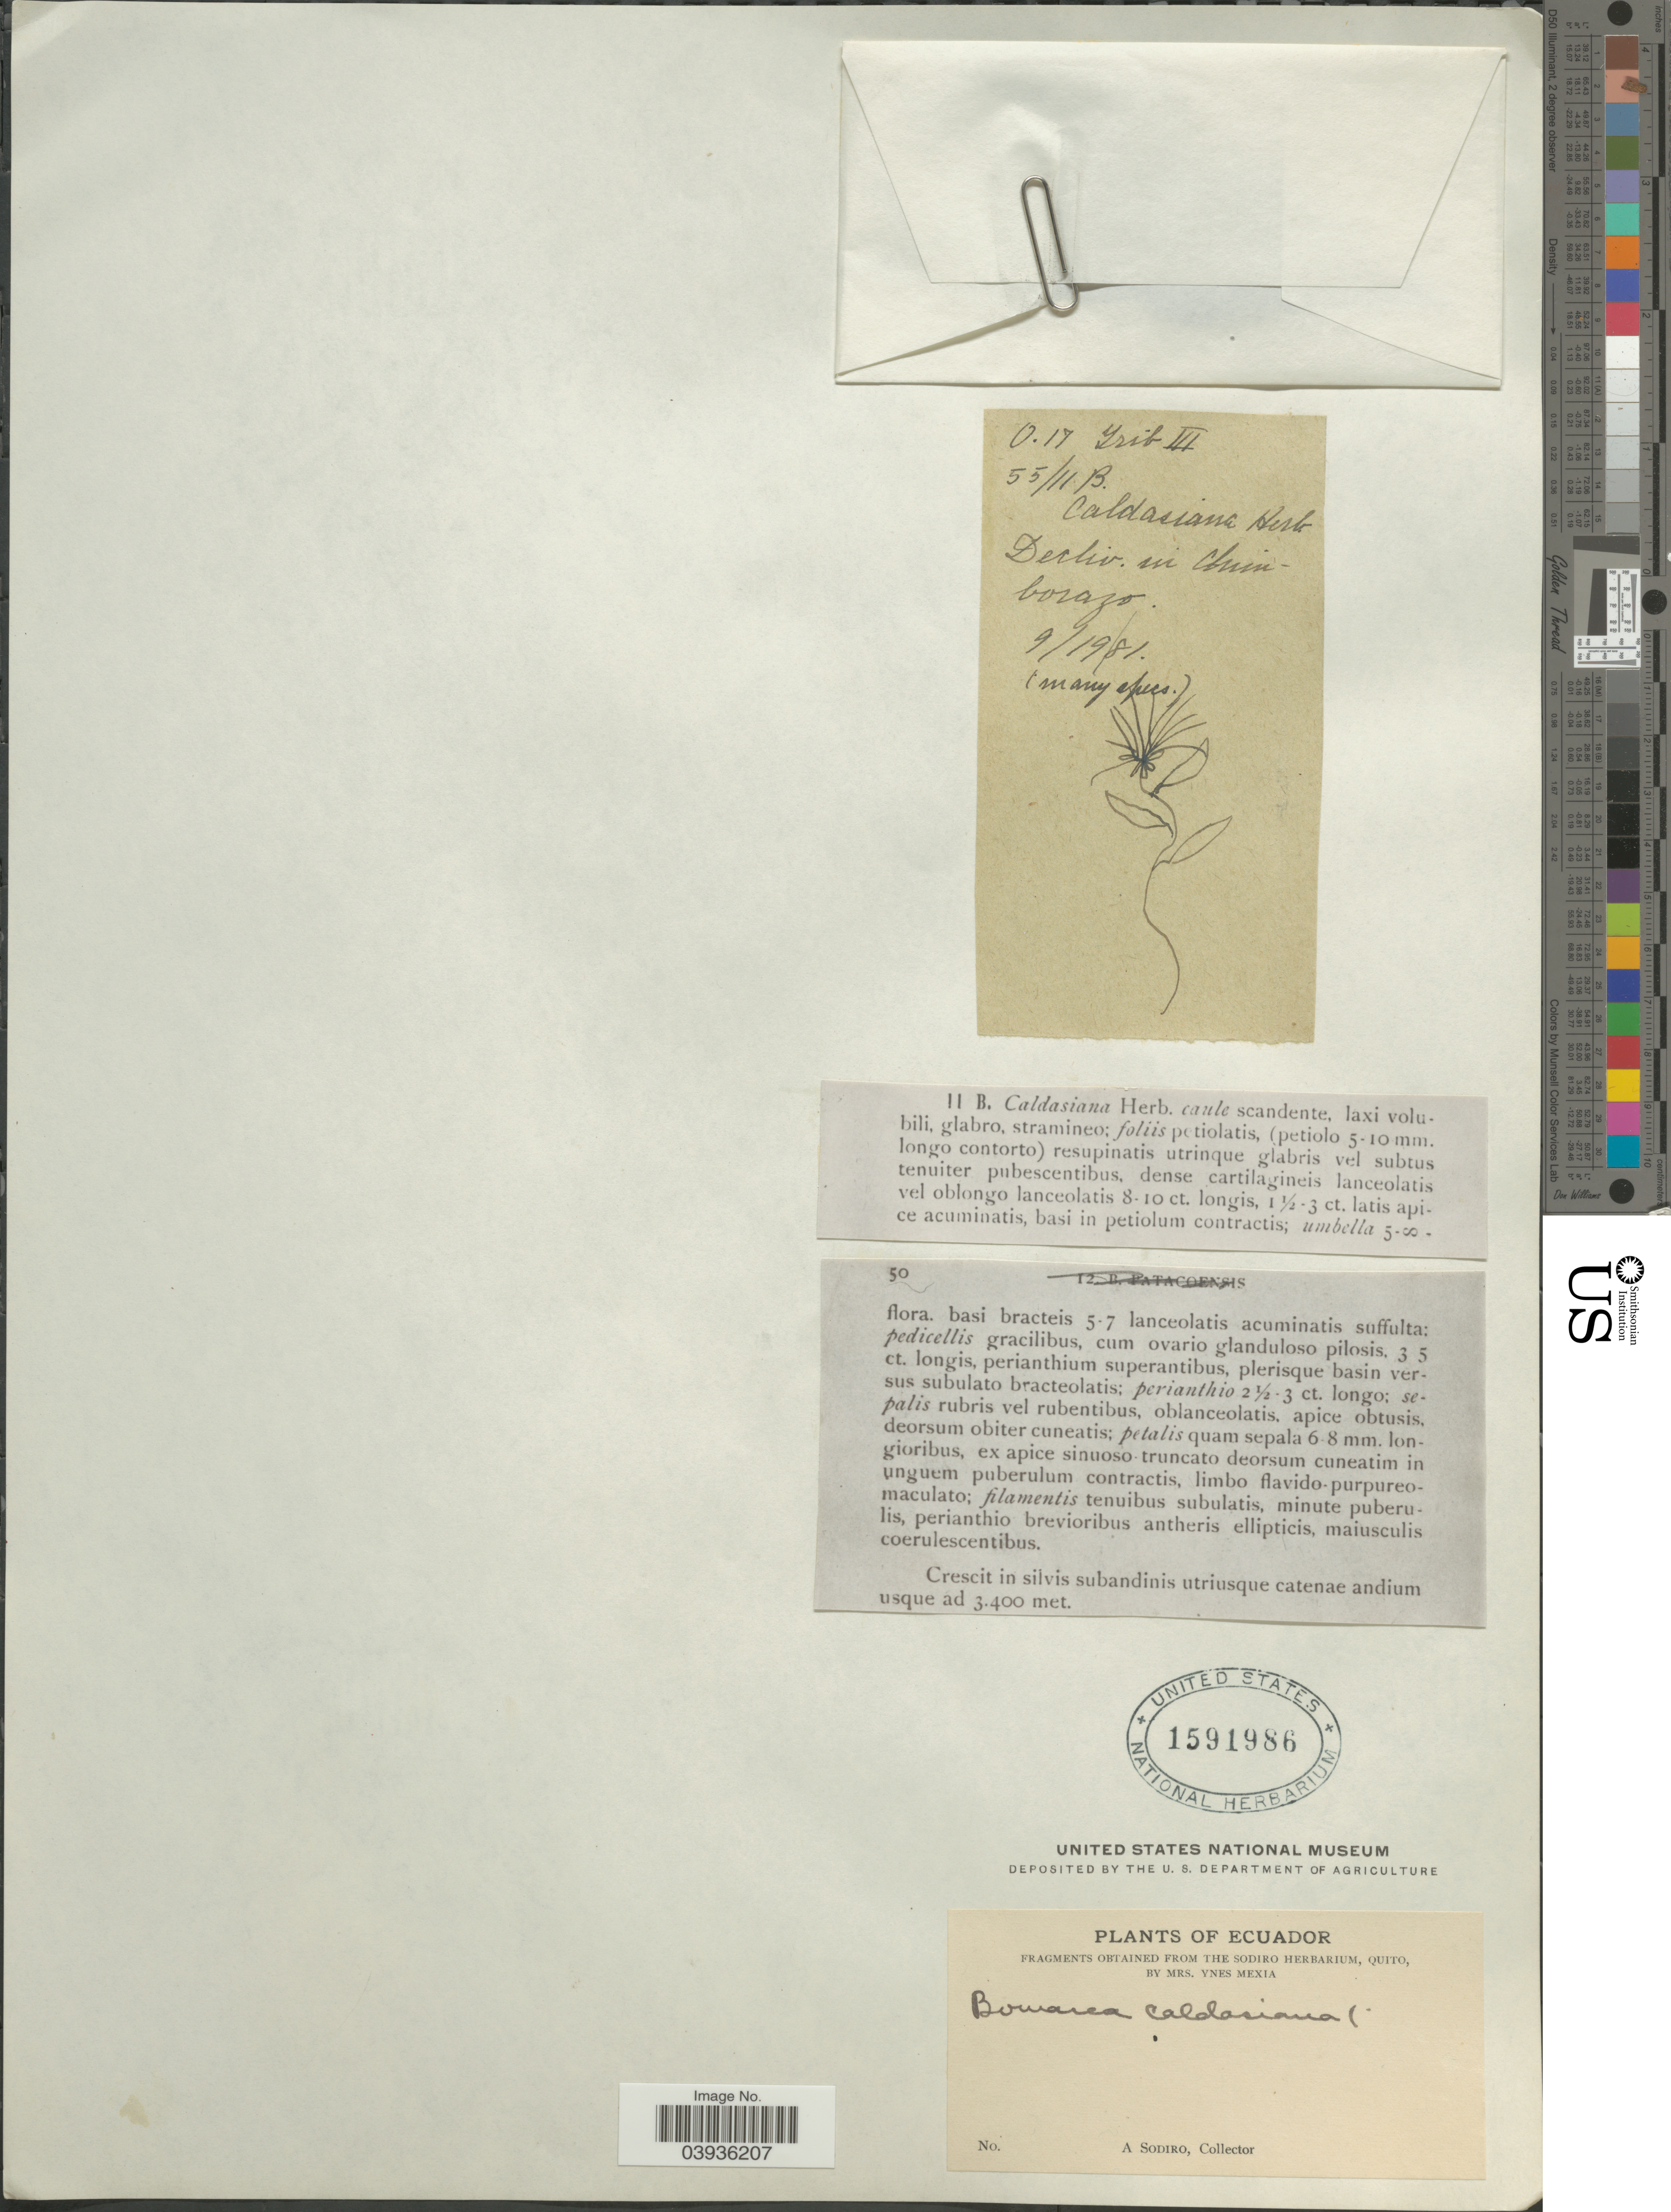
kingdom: Plantae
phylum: Tracheophyta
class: Liliopsida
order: Liliales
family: Alstroemeriaceae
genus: Bomarea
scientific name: Bomarea caldasii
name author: (Kunth) Asch. & Graebener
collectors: A. Sodiro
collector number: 55/11B?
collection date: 1981-09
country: Ecuador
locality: Decliv. in Chimborazo.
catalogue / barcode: US 1591986